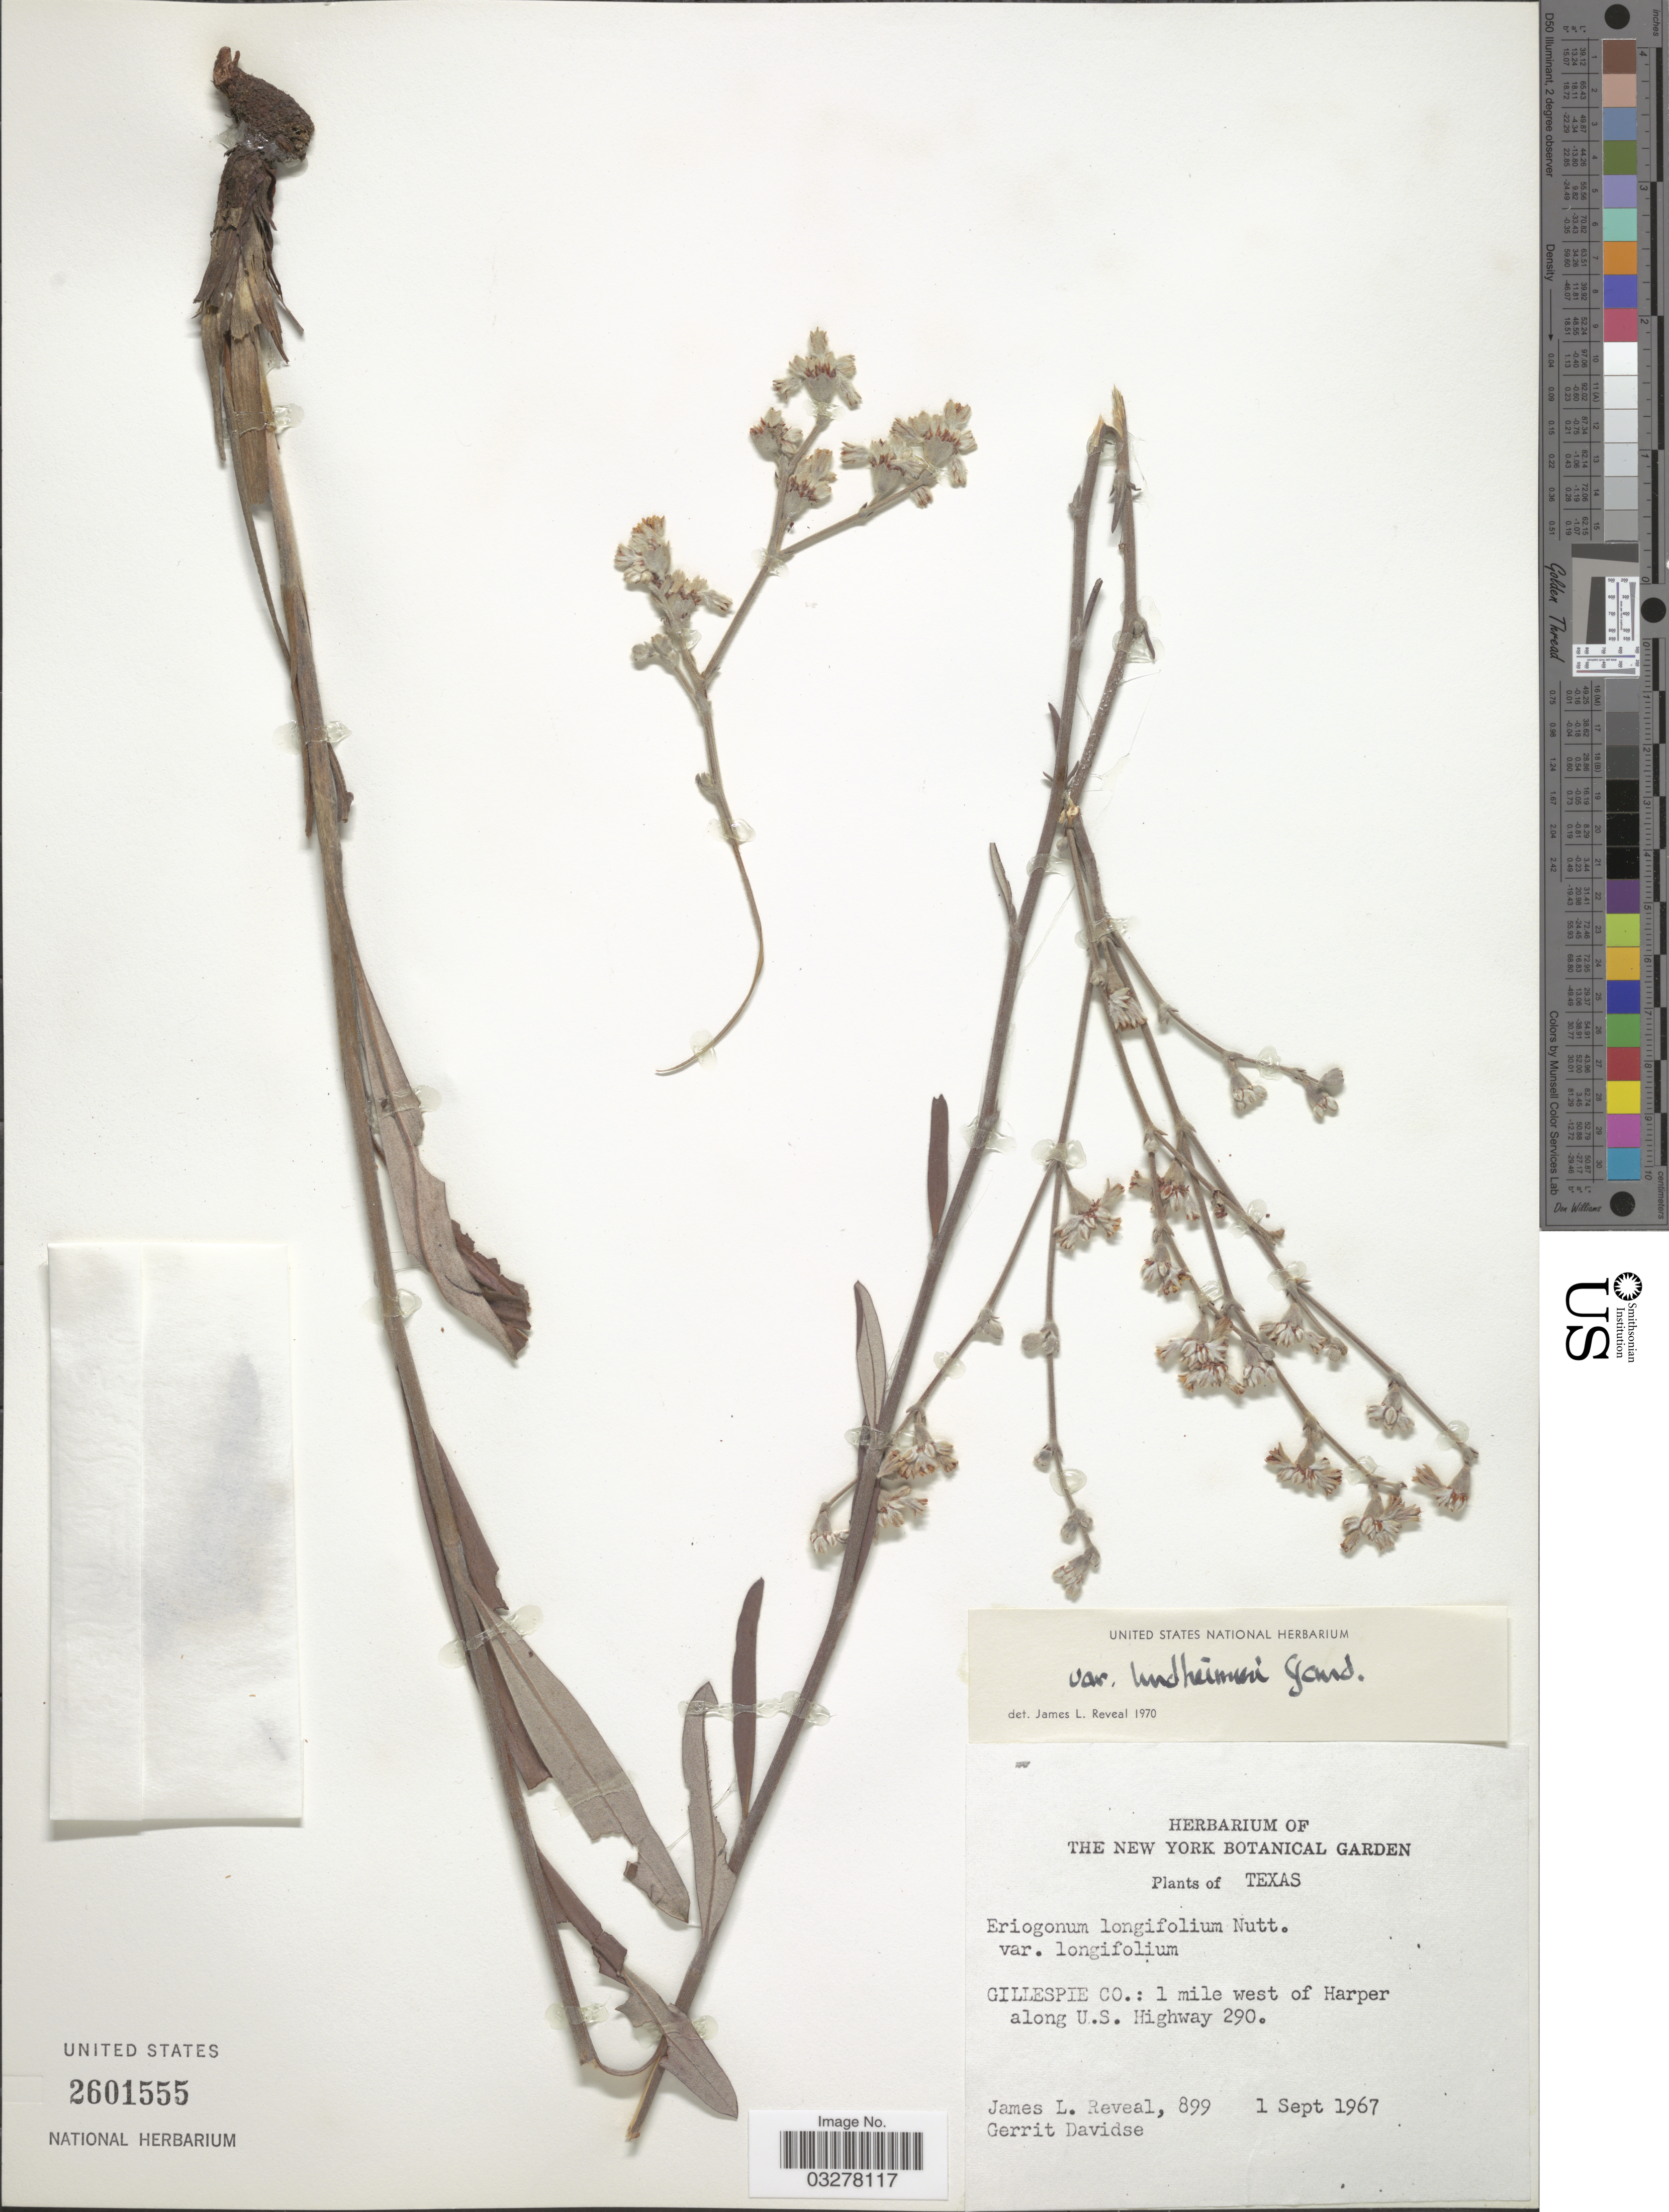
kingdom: Plantae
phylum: Tracheophyta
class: Magnoliopsida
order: Caryophyllales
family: Polygonaceae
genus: Eriogonum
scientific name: Eriogonum longifolium var. lindheimeri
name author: Gand.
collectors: J. L. Reveal & G. Davidse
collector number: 899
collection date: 1967-09-01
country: United States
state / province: Texas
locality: Gillespie Co.: 1 mile west of Harper along U.S. Highway 290.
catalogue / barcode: US 2601555